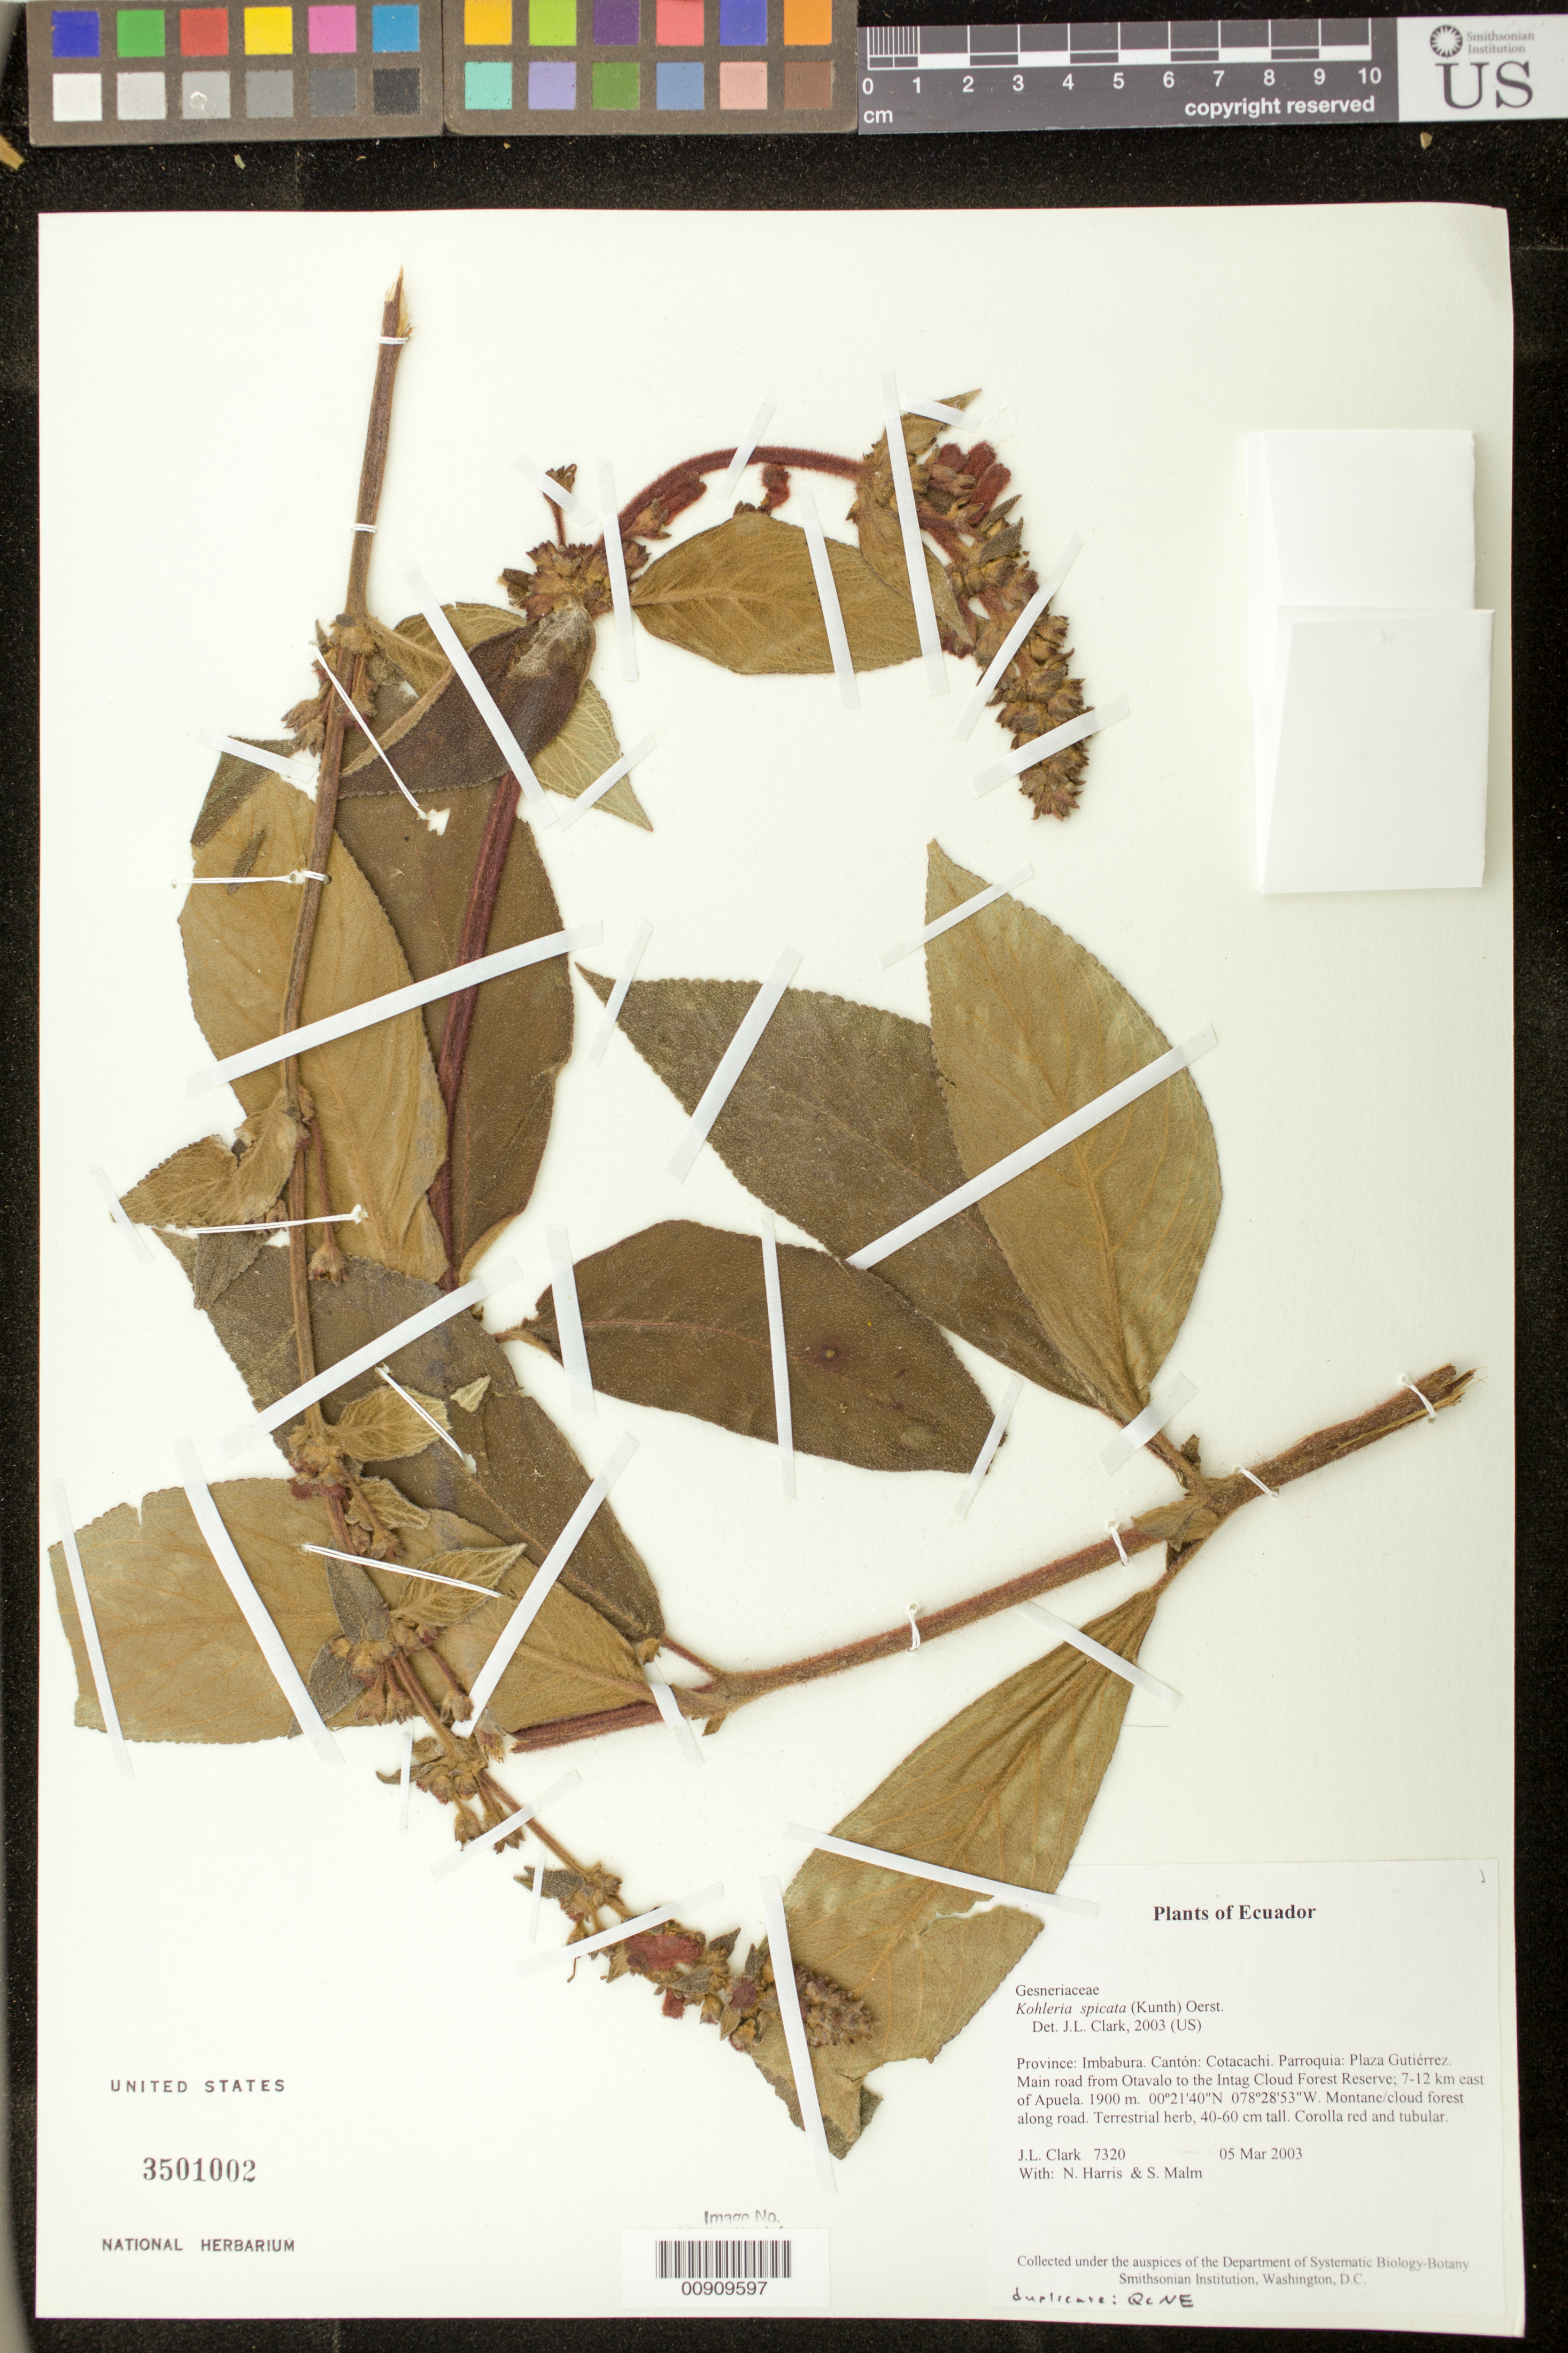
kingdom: Plantae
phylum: Tracheophyta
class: Magnoliopsida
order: Lamiales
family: Gesneriaceae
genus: Kohleria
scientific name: Kohleria spicata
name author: (Kunth) Oerst.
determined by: Clark, J. L., (SEL), The Marie Selby Botanical Garden (UNITED STATES)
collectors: J. L. Clark, N. Harris & S. Malm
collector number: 7320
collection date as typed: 05 Mar 2003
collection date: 2003-03-05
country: Ecuador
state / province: Imbabura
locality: Cotacachi. Parroquia: Plaza Gutiérrez. Main road from Otavalo to the Intag Cloud Forest Reserve; 7-12 km east of Apuela.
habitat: Montane/cloud forest along road.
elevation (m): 1900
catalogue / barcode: US 3501002